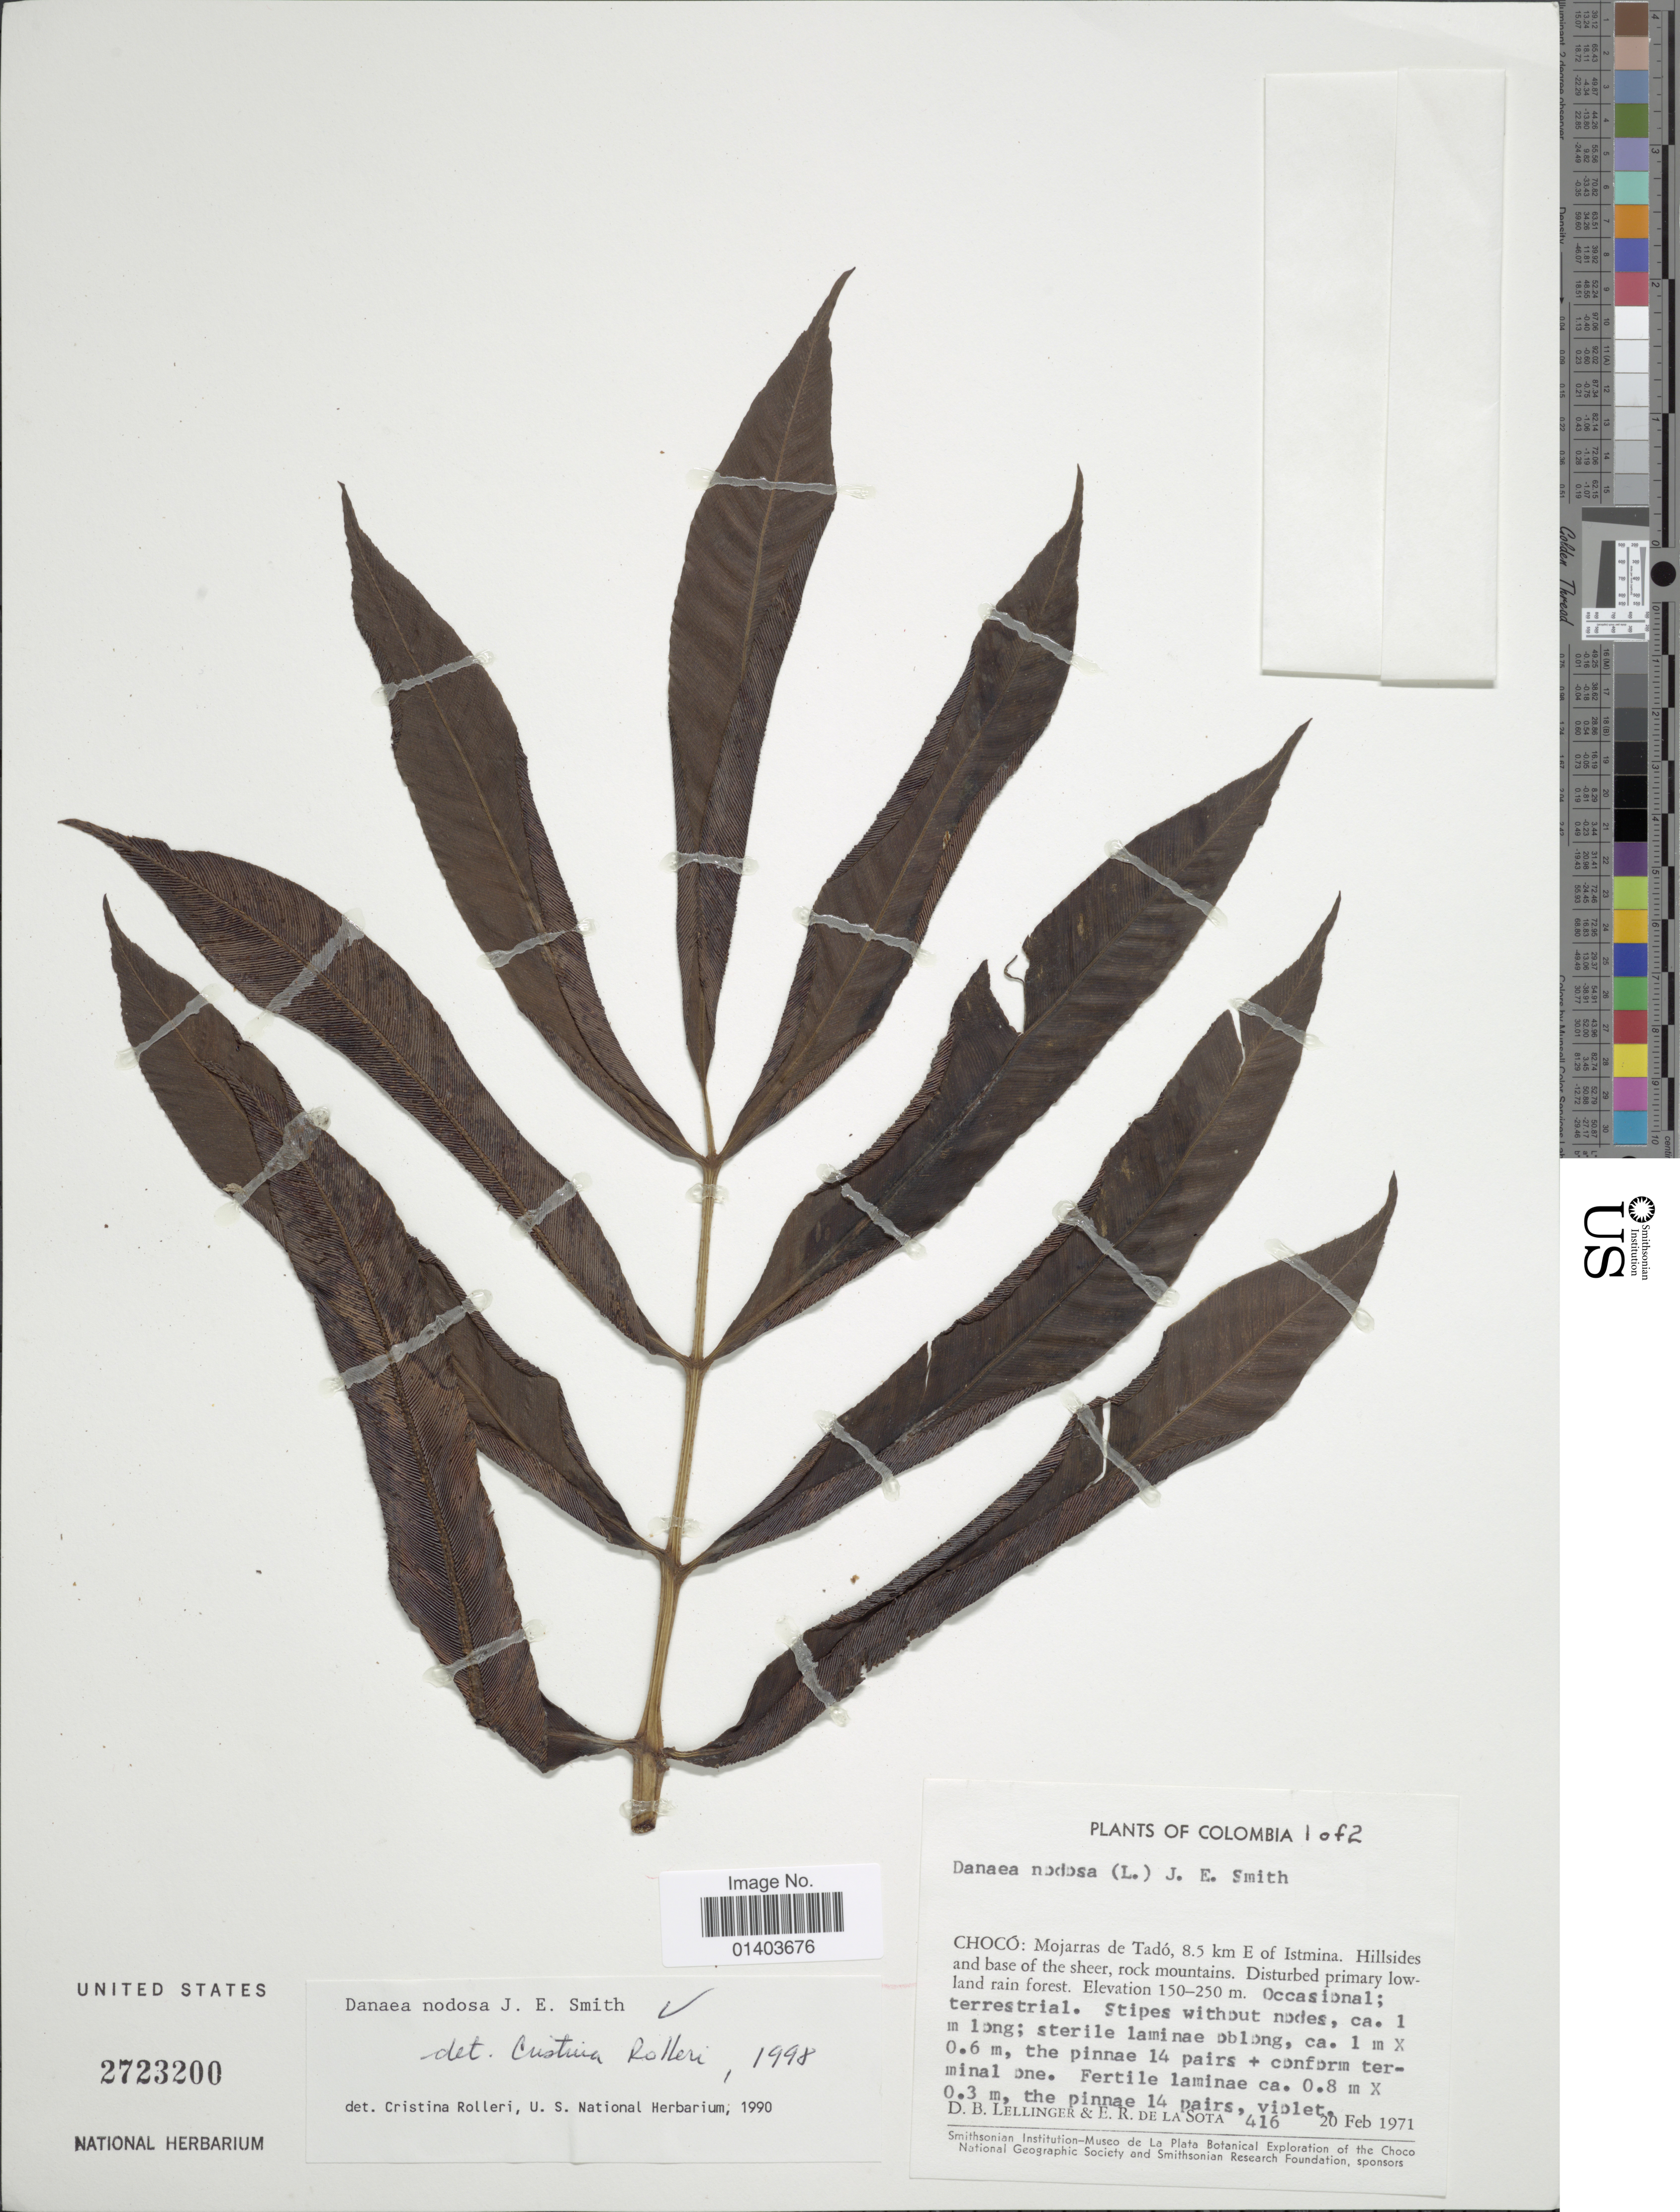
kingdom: Plantae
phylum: Tracheophyta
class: Polypodiopsida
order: Marattiales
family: Marattiaceae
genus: Danaea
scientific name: Danaea nodosa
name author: (L.) Sm.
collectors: D. B. Lellinger & E. R. de la Sota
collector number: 416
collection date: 1971-02-20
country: Colombia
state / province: Chocó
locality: Mojarras de Tadó, 8.5 km E of Istmina. Hillsides and base of the sheer, rock mountains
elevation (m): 150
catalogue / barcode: US 2723200